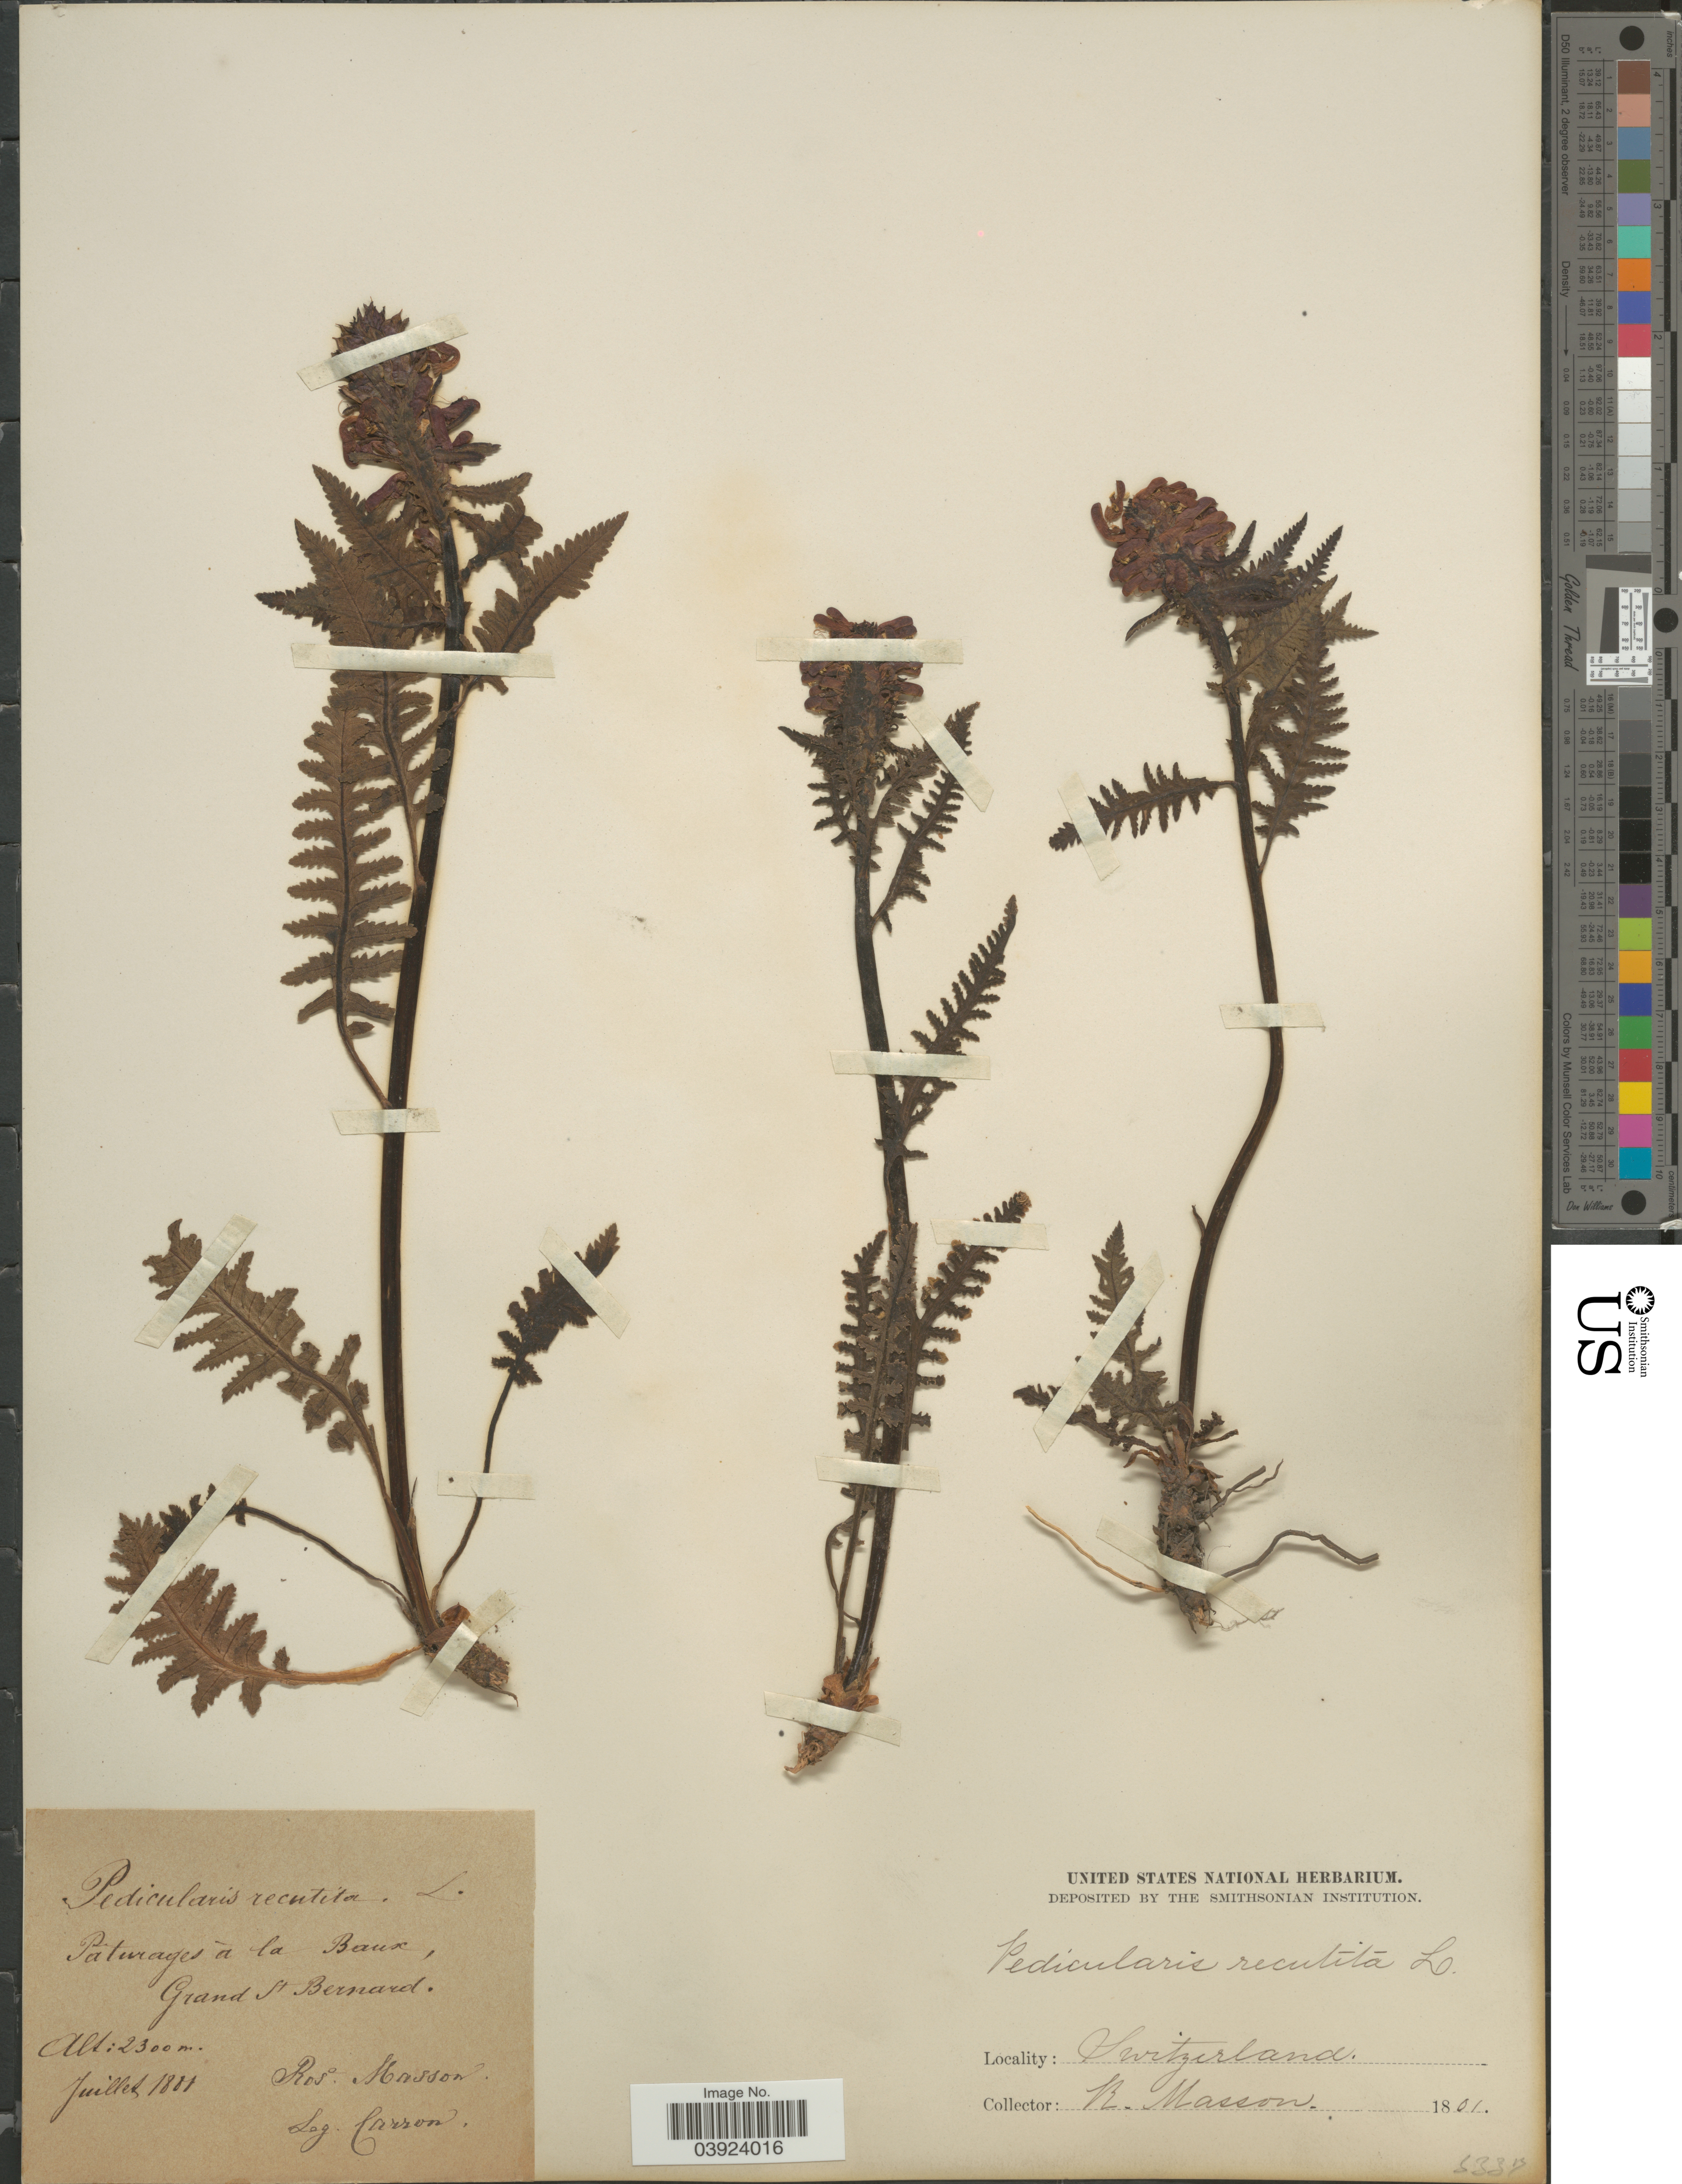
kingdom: Plantae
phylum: Tracheophyta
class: Magnoliopsida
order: Lamiales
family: Orobanchaceae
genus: Pedicularis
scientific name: Pedicularis recutita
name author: L.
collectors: Carron & R. Masson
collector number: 5337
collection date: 1801-07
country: Switzerland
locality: Paturages à la Baux, Grand St Bernard.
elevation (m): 2300